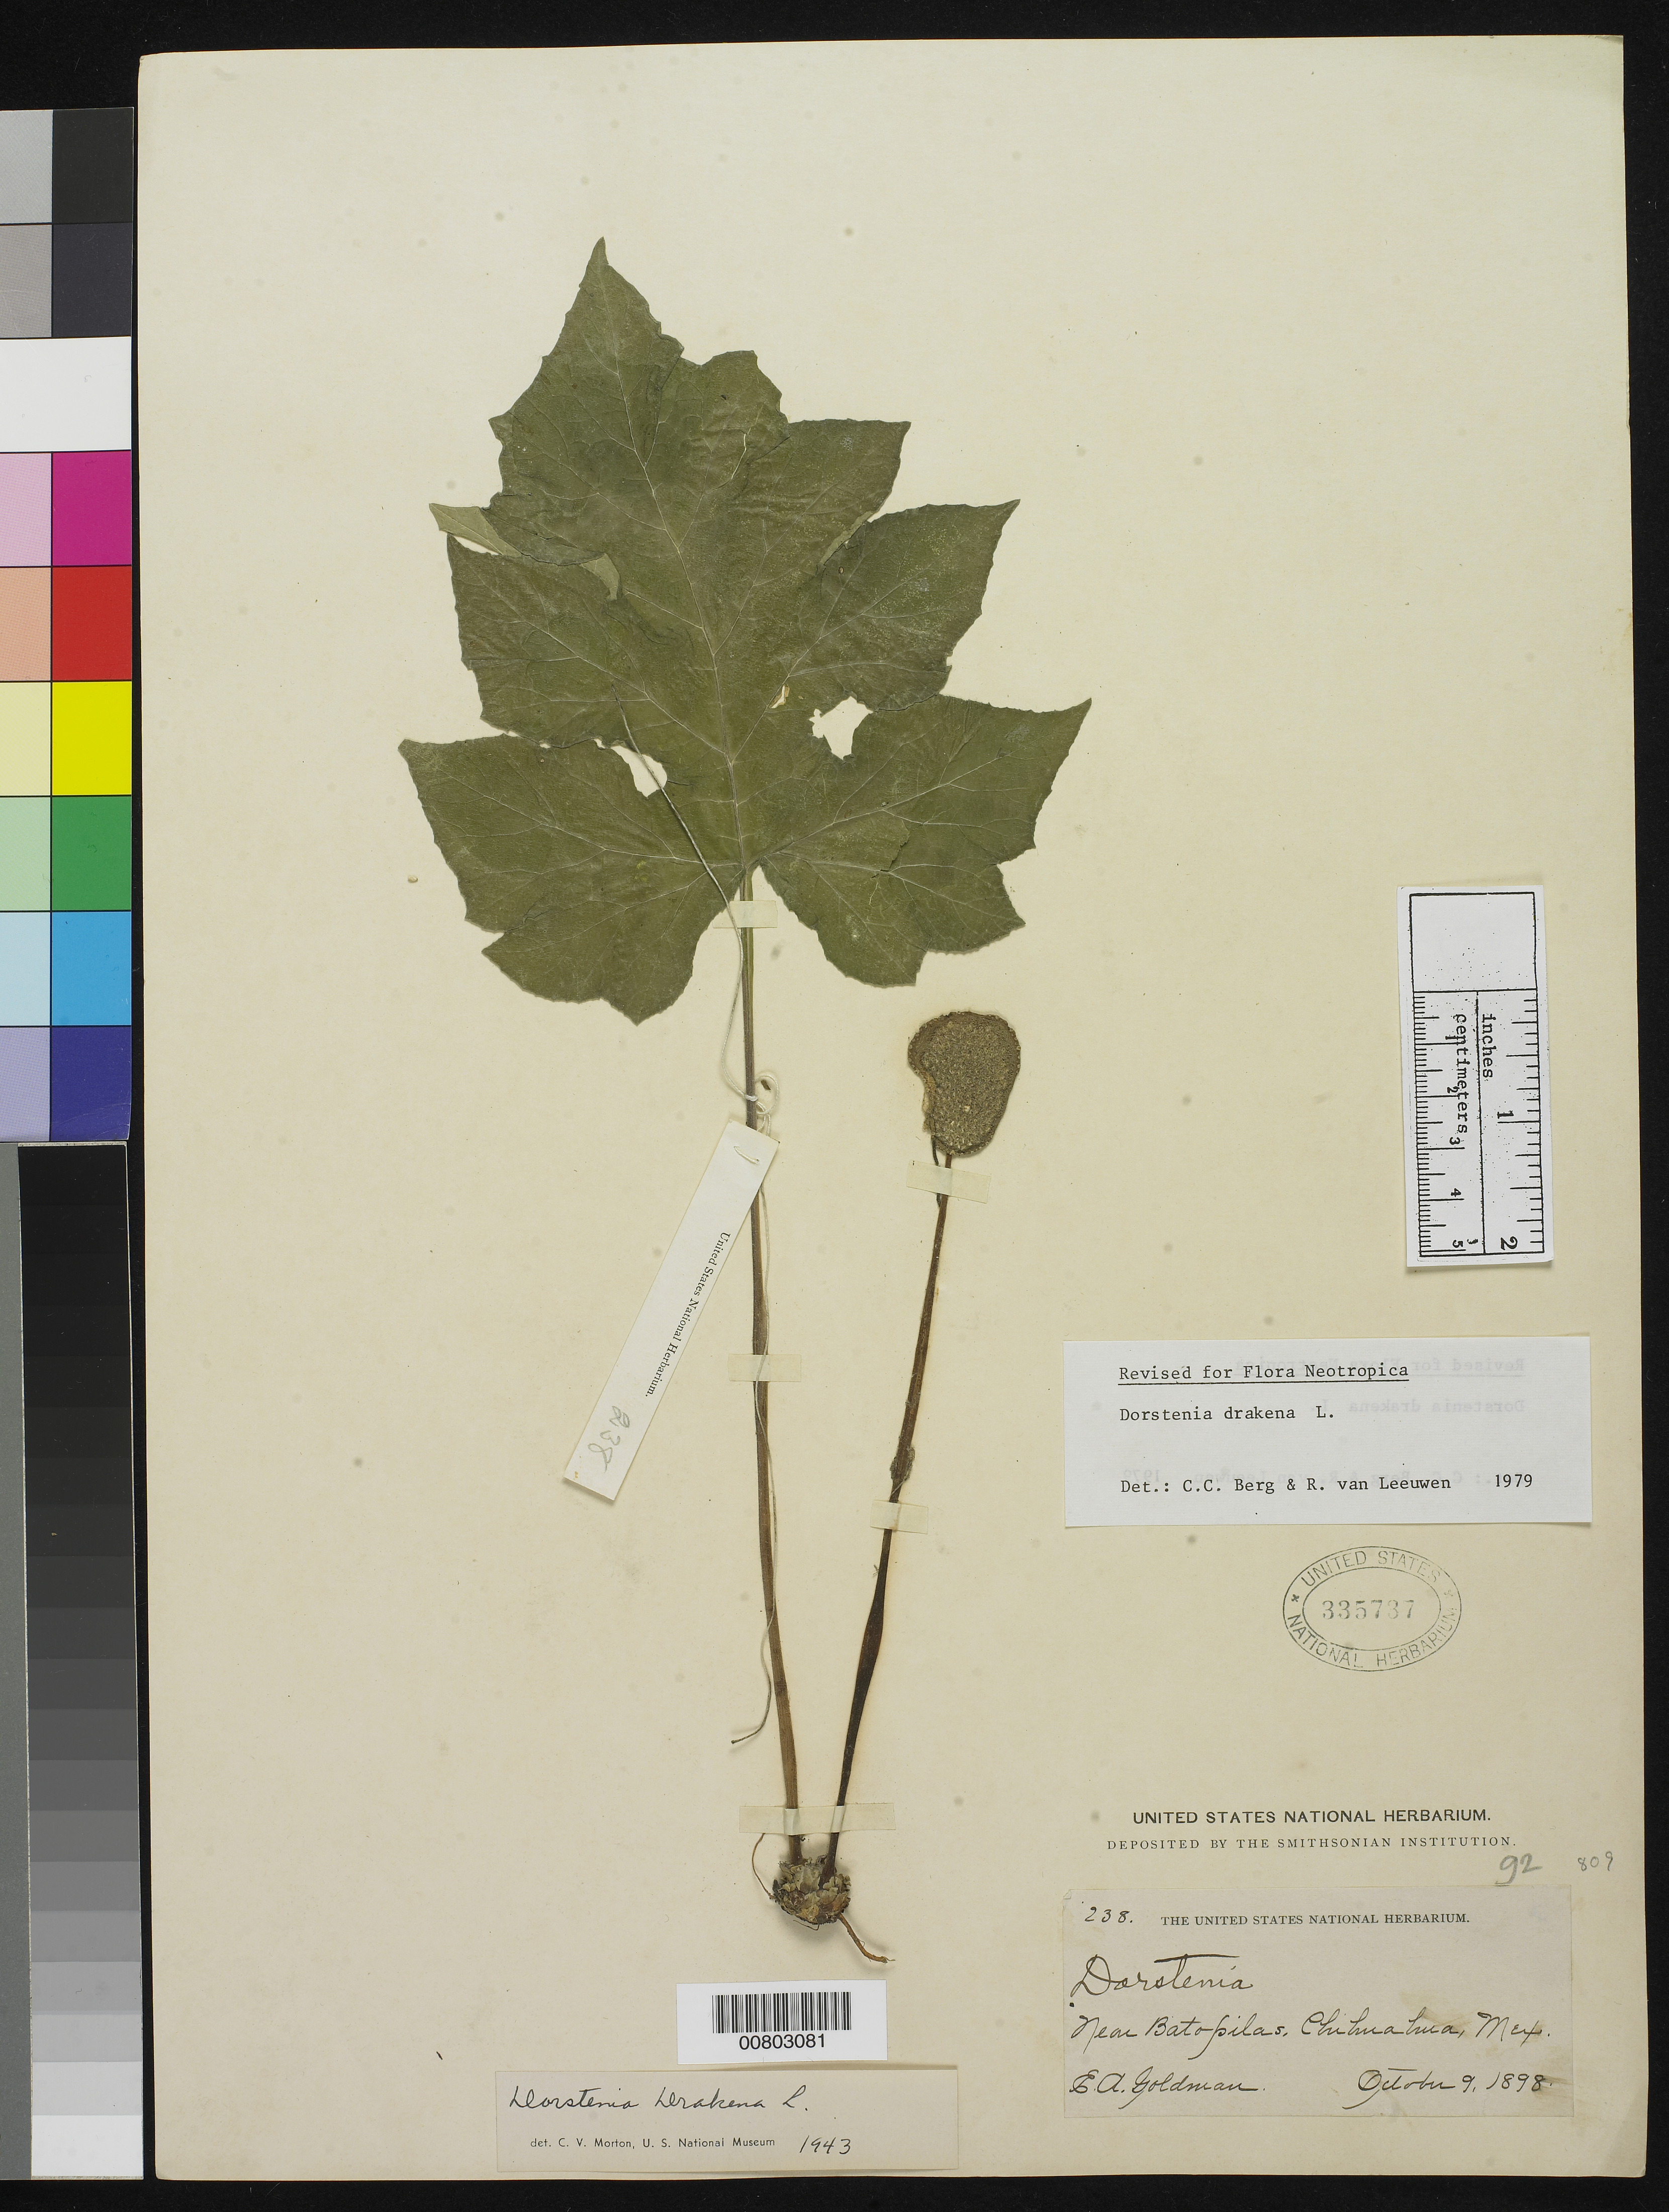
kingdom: Plantae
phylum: Tracheophyta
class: Magnoliopsida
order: Rosales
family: Moraceae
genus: Dorstenia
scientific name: Dorstenia drakena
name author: L.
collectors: E. A. Goldman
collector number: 238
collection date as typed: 09 Oct 1898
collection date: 1898-10-09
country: Mexico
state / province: Chihuahua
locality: Near Batopilas, Chihuahua.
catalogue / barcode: US 335737